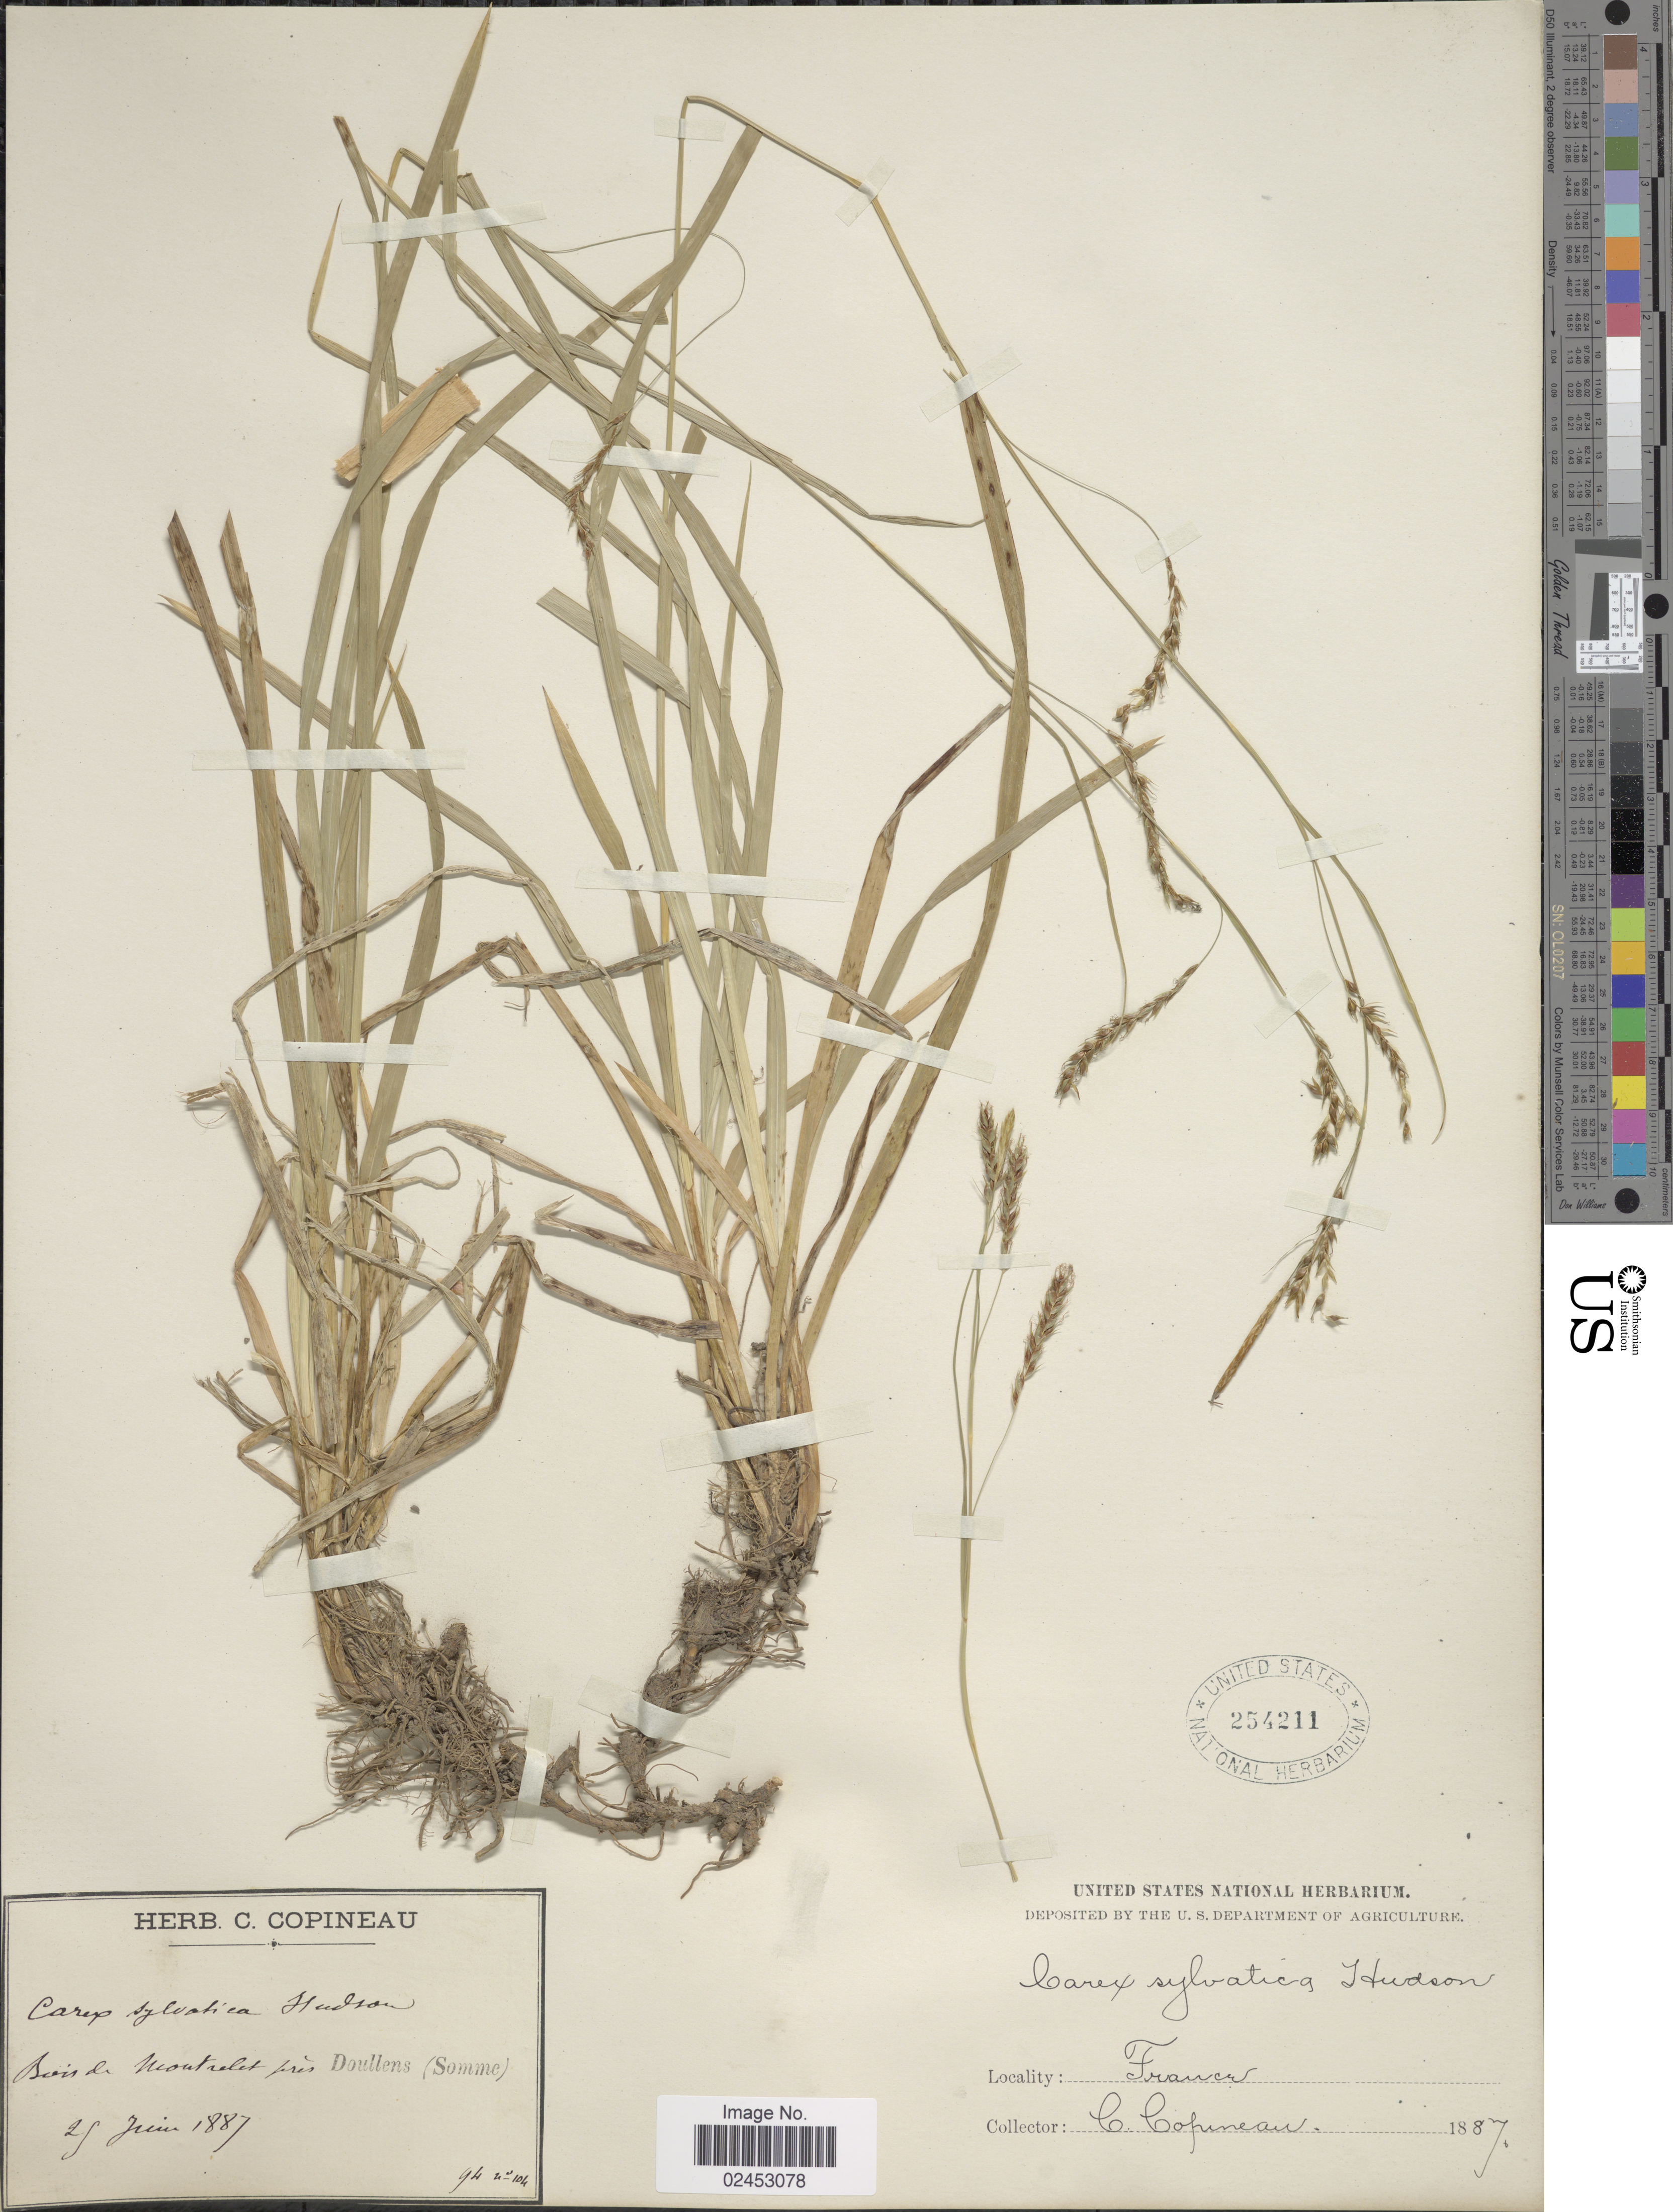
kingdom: Plantae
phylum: Tracheophyta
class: Liliopsida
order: Poales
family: Cyperaceae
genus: Carex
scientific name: Carex sylvatica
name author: Huds.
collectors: C. Copineau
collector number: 104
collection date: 1887-06-27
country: France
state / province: Hauts-de-France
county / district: Somme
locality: Bois de Montrelet près Doullens (Somme) [woods of Montrelet near Doullens (Somme)]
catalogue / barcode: US 254211